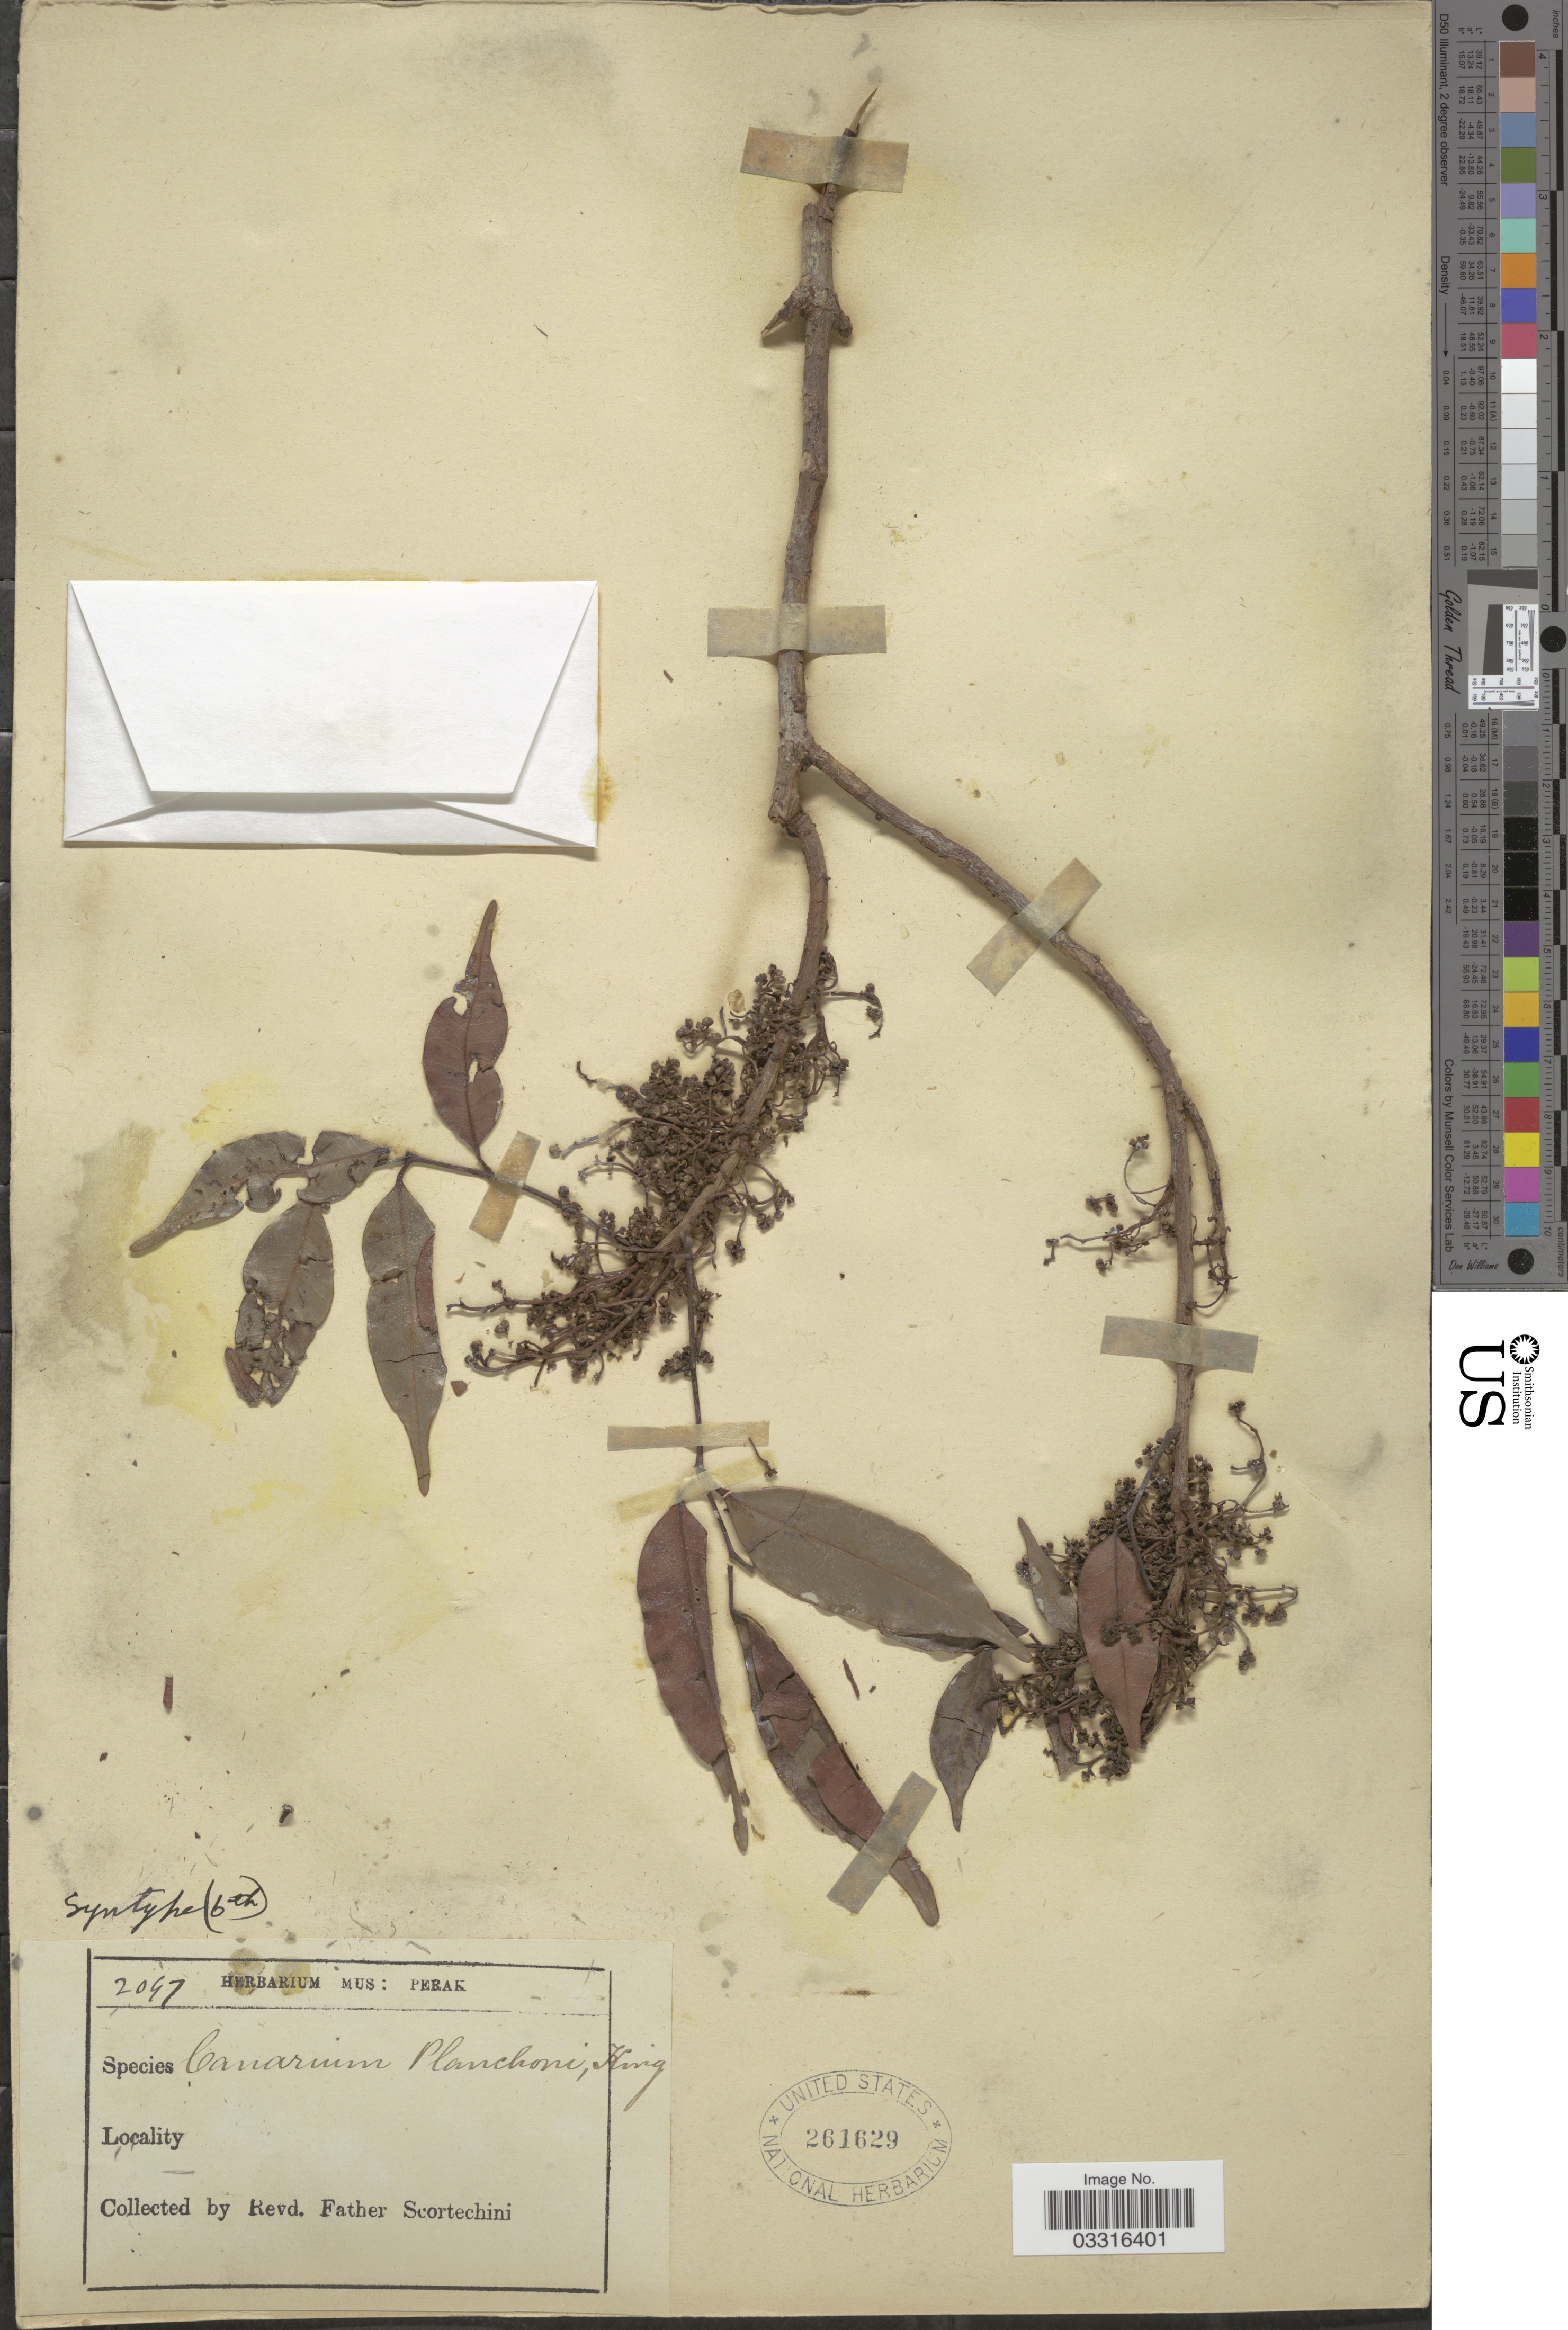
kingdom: Plantae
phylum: Tracheophyta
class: Magnoliopsida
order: Sapindales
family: Burseraceae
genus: Santiria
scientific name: Santiria rubiginosa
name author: Blume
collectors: Fr. Scortechini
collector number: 2097*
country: Malaysia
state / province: Perak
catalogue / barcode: US 261629